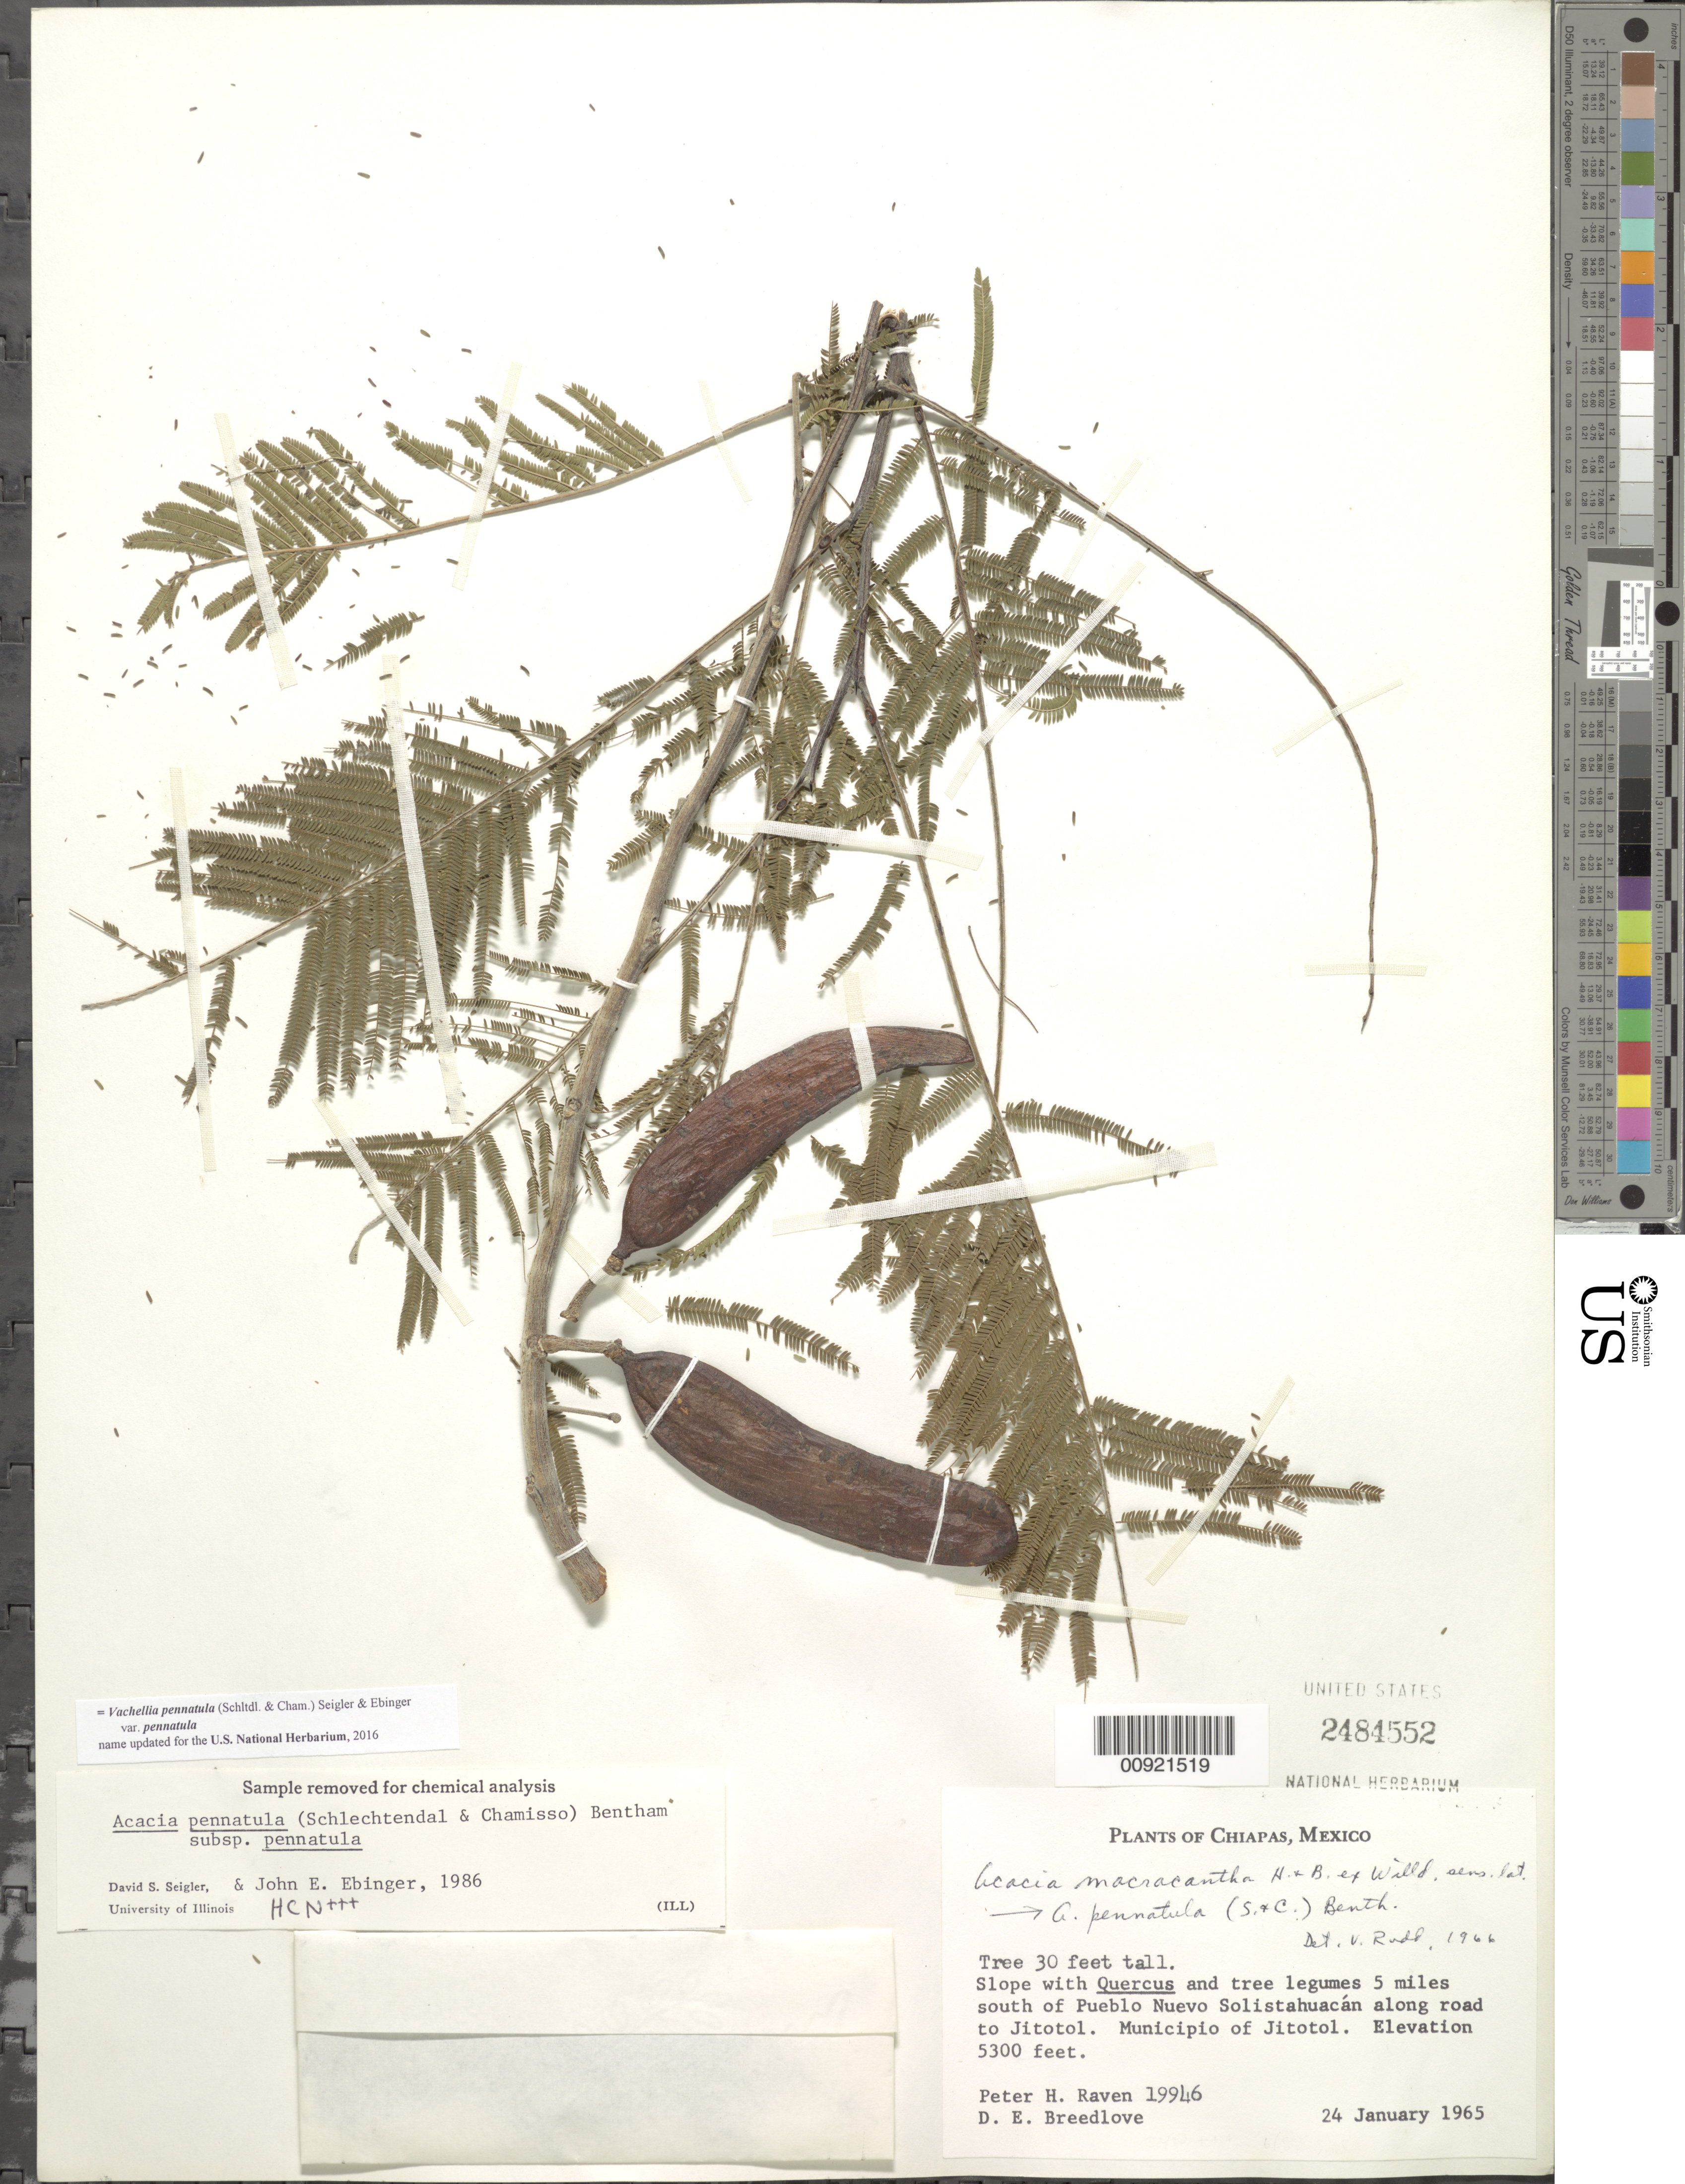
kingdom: Plantae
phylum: Tracheophyta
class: Magnoliopsida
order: Fabales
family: Fabaceae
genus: Vachellia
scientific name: Vachellia pennatula var. pennatula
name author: (Schltdl. & Cham.) Seigler & Ebinger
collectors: P. H. Raven & D. E. Breedlove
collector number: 19946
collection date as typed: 24 Jan 1965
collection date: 1965-01-24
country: Mexico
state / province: Chiapas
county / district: Jitotol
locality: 5 miles south of Pueblo Nuevo Solistahuacán along road to Jitotol. Municipio of Jitotol.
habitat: Slope with Quercus and tree legumes.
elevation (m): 1615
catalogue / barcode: US 2484552